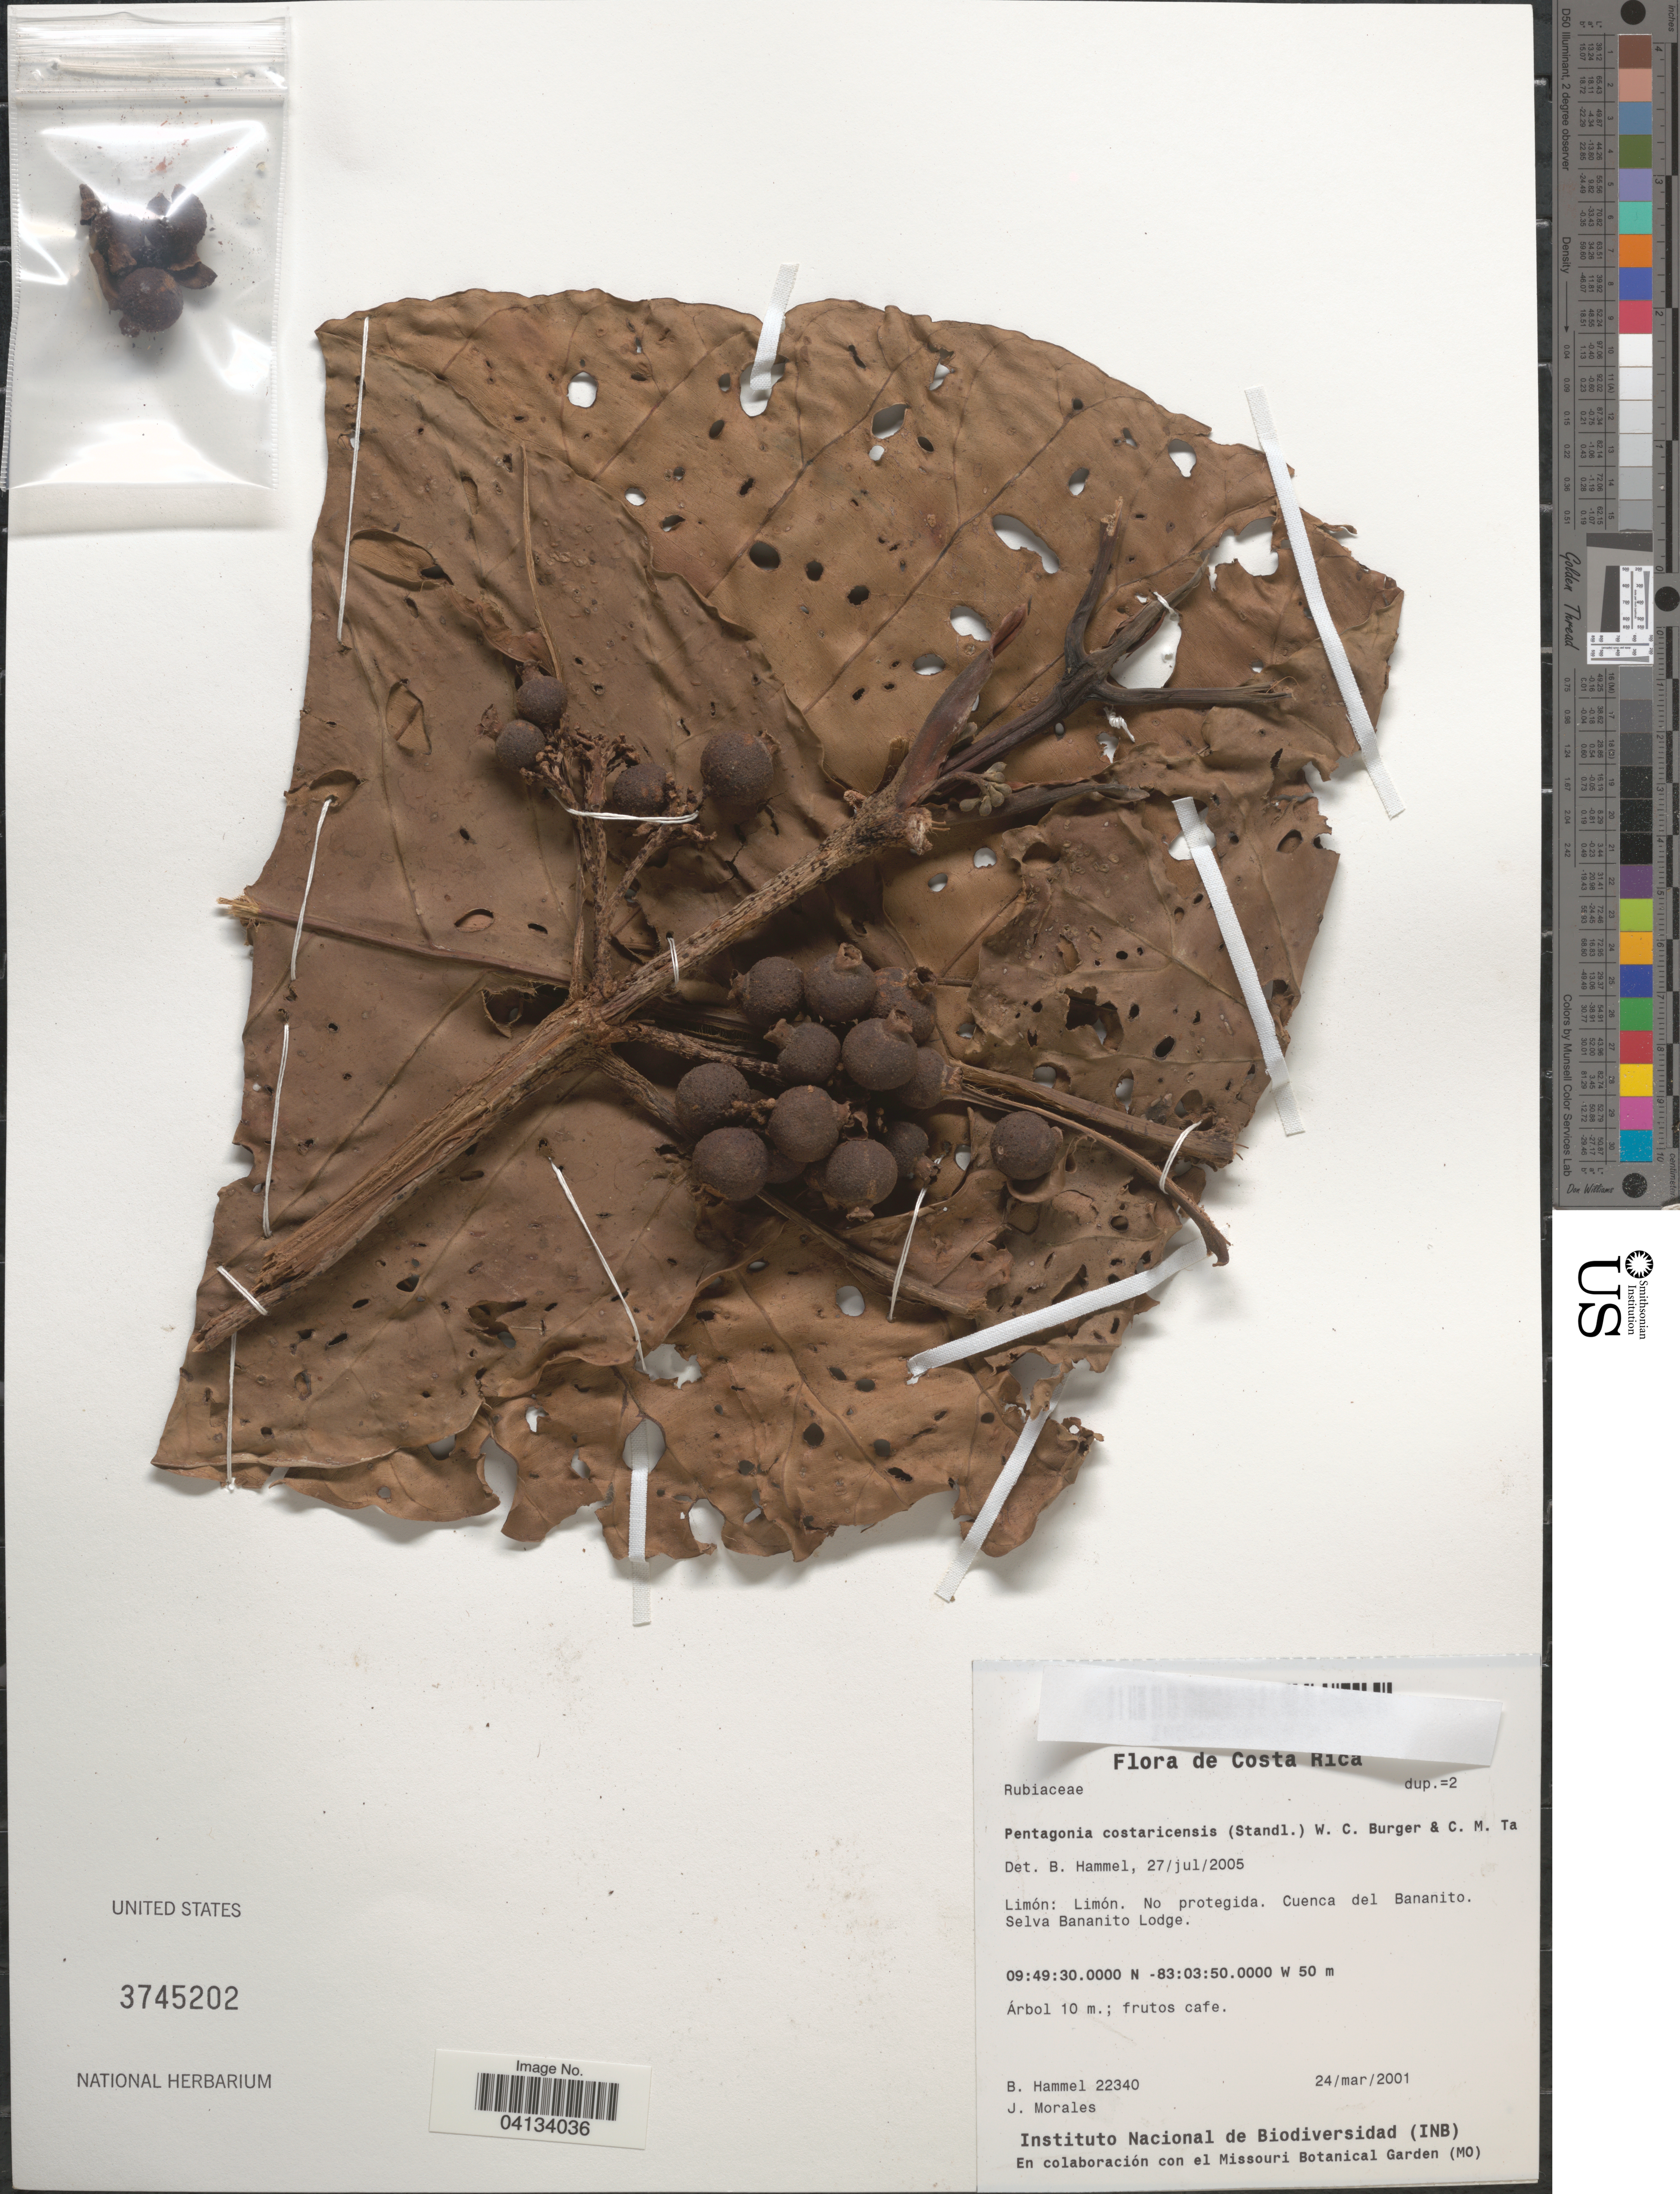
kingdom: Plantae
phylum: Tracheophyta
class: Magnoliopsida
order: Gentianales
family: Rubiaceae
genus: Pentagonia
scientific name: Pentagonia costaricensis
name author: (Standl.) W.C. Burger & C.M. Taylor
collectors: B. Hammel & J. Morales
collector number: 22340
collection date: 2001-03-24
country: Costa Rica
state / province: Limón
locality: Limón. Cuenca del Bananito. Selva Bananito Lodge.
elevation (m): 50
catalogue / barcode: US 3745202